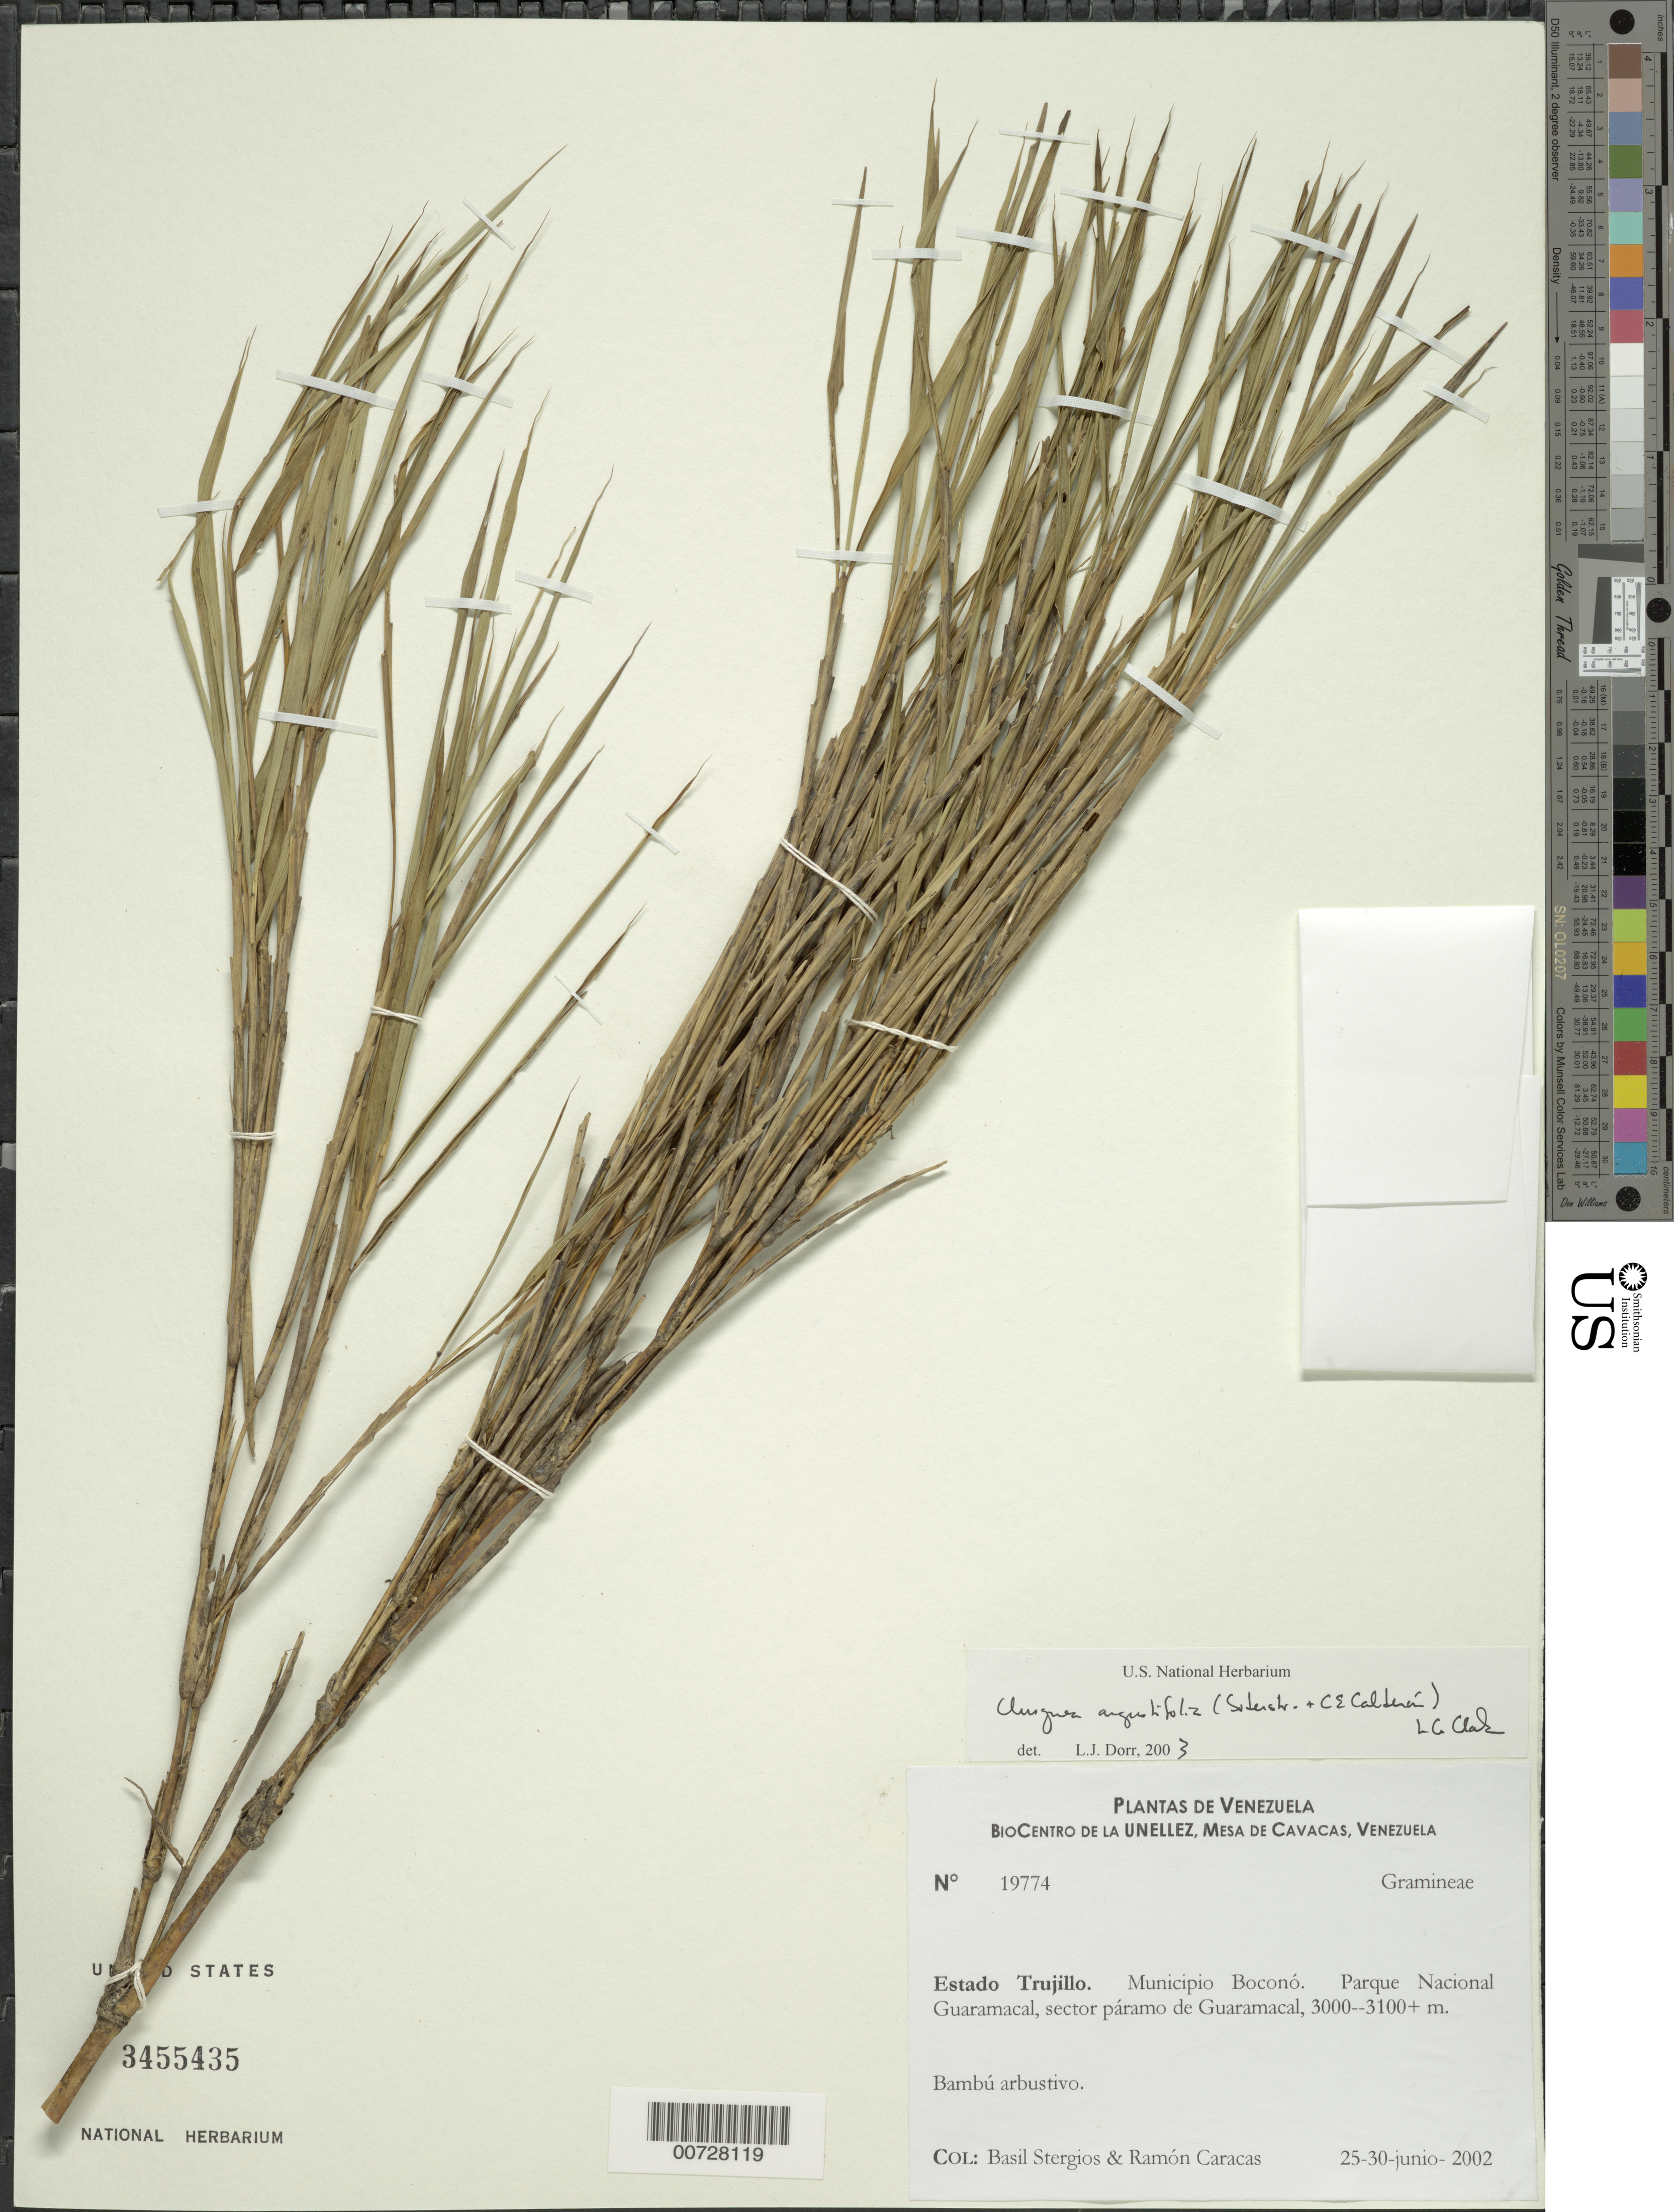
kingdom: Plantae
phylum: Tracheophyta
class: Liliopsida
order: Poales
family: Poaceae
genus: Chusquea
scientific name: Chusquea angustifolia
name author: (Soderstr. & C. E. Calderón) L.G. Clark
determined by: Dorr, L. J., (BOT), Smithsonian Institution - National Museum of Natural History (UNITED STATES)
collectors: B. G. Stergios & R. Caracas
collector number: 19774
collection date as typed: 25 Jun 2002 to 30 Jun 2002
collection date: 2002-06-25/2002-06-30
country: Venezuela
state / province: Trujillo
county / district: Boconó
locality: Parque Nacional Guaramacal, páramo de Guaramacal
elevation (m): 3000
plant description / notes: PORT, US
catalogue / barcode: US 3455435